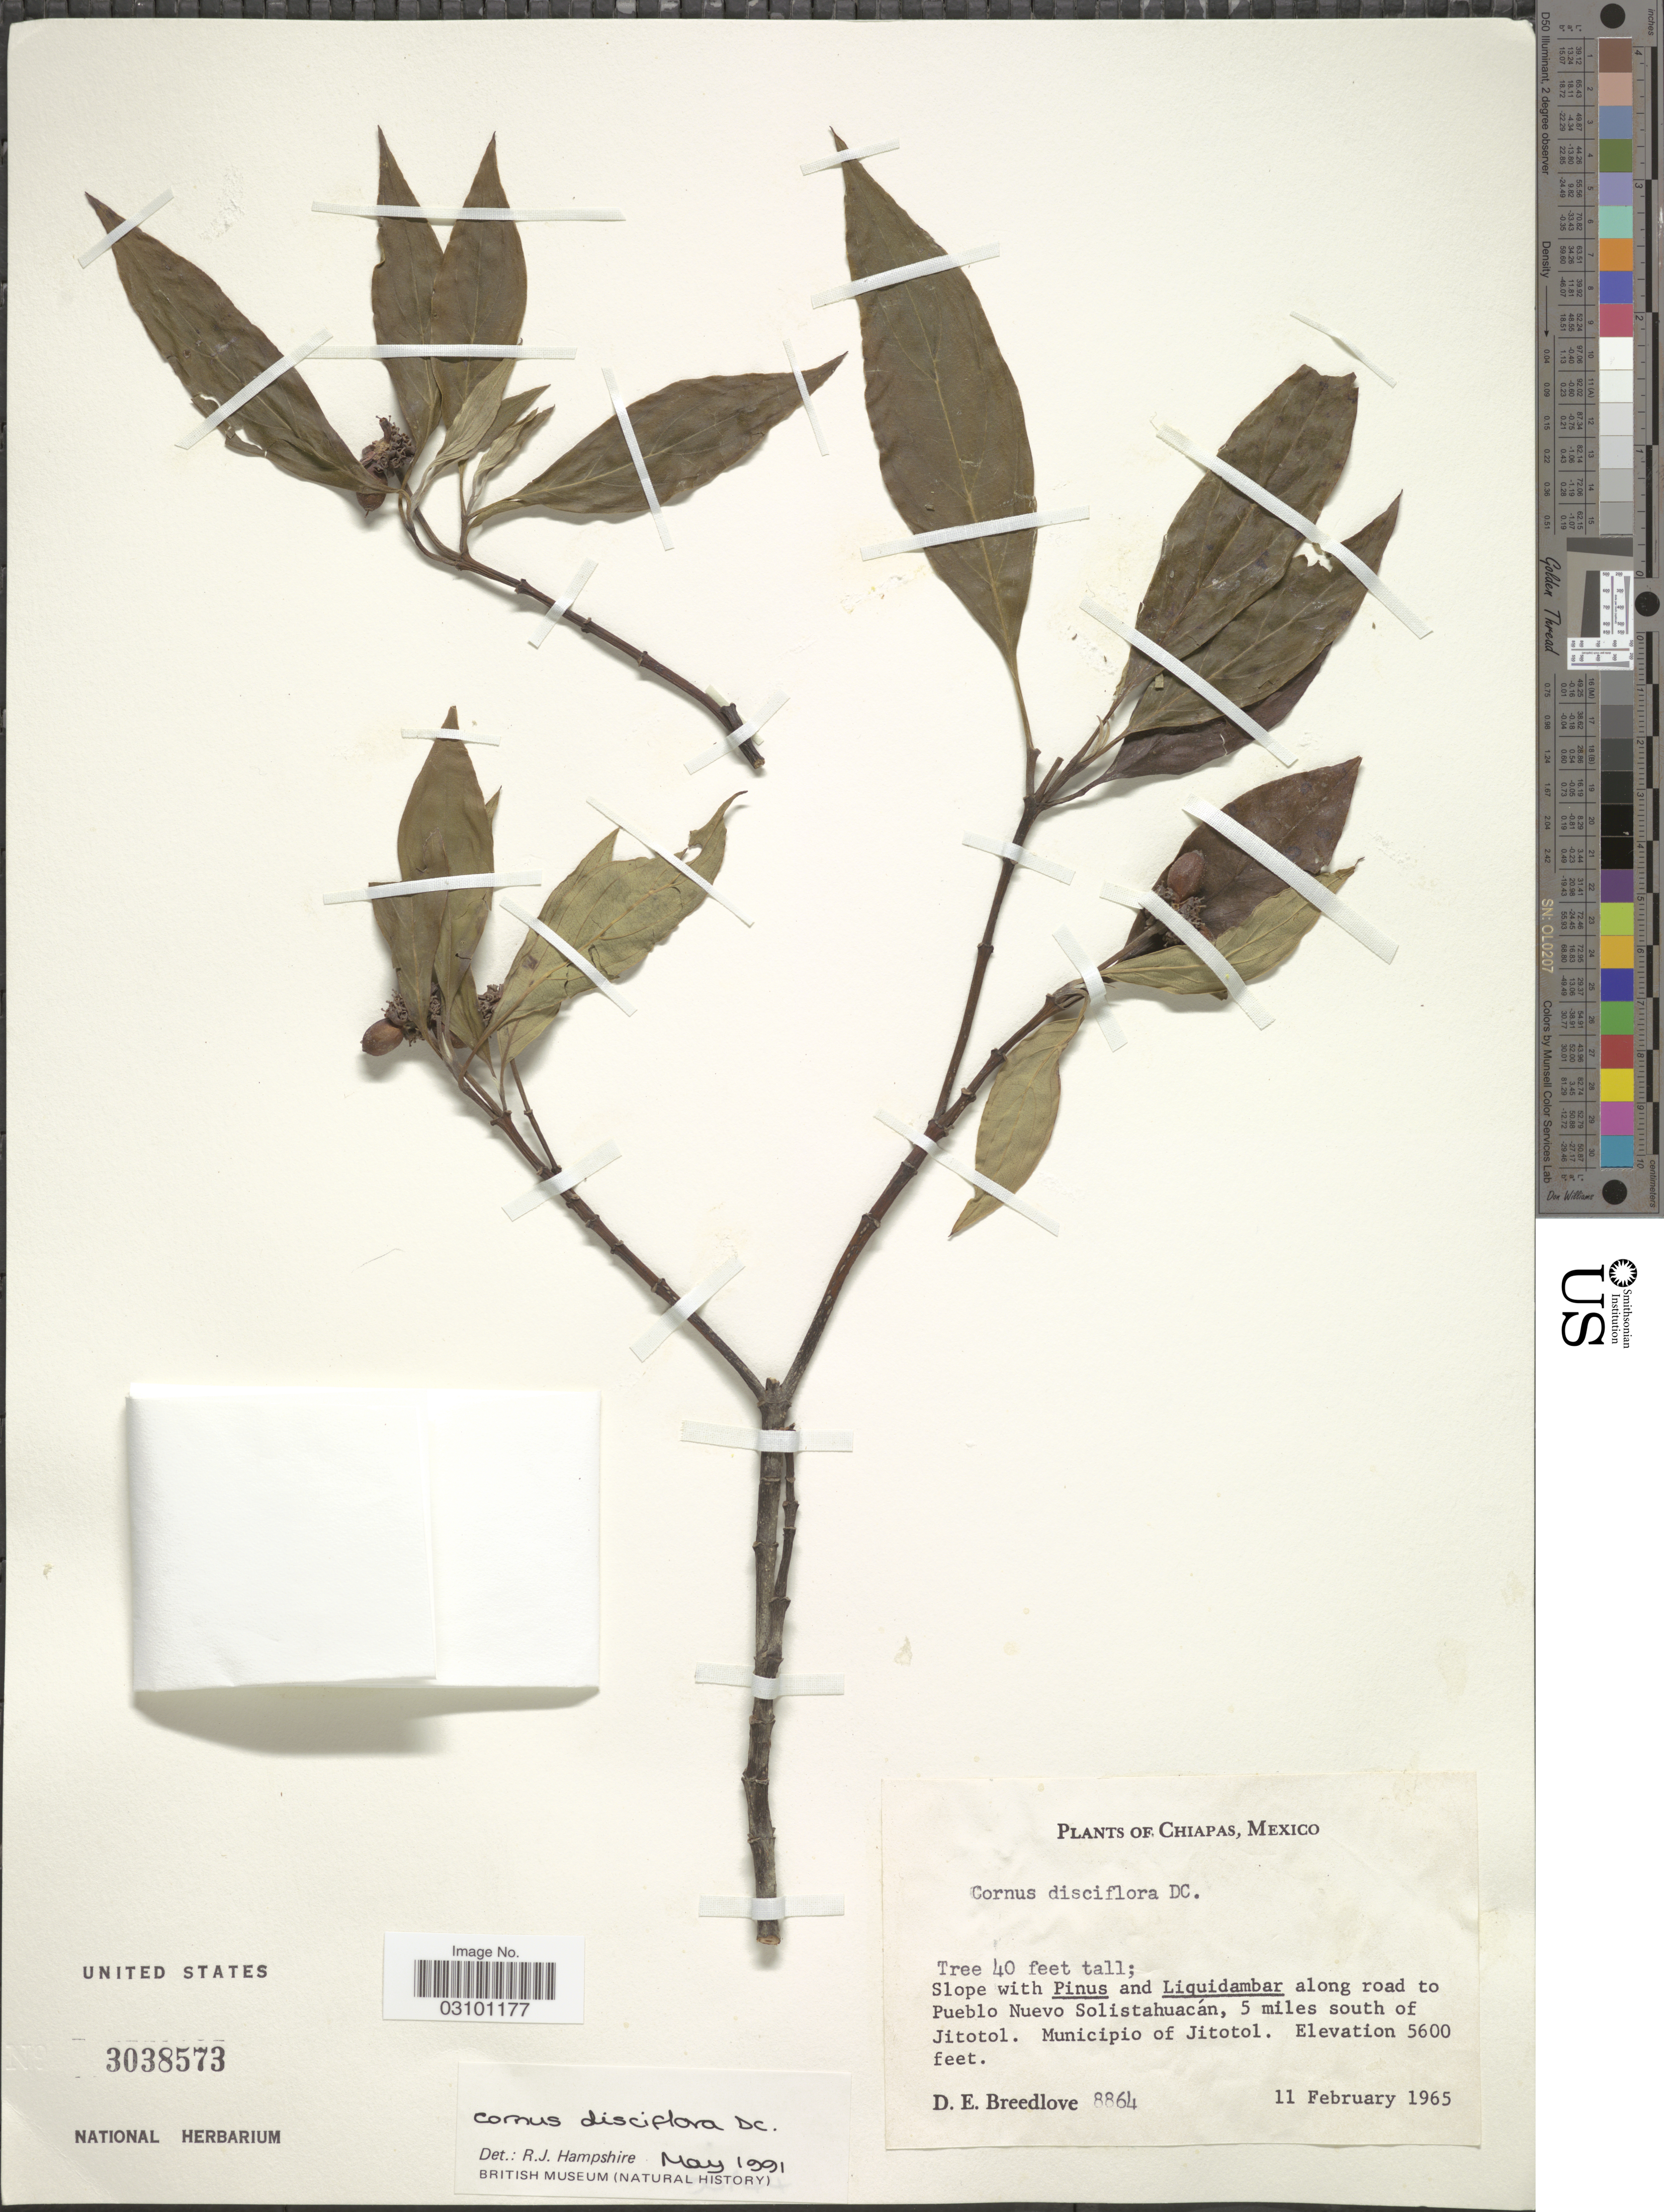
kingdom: Plantae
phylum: Tracheophyta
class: Magnoliopsida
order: Cornales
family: Cornaceae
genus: Cornus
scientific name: Cornus disciflora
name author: Moc. & Sessé ex DC.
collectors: D. E. Breedlove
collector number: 8864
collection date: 1965-02-11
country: Mexico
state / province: Chiapas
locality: Along road to Pueblo Nuevo Solistahuacán, 5 miles south of Jitotol. Municipio of Jitotol.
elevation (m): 1707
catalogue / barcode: US 3038573